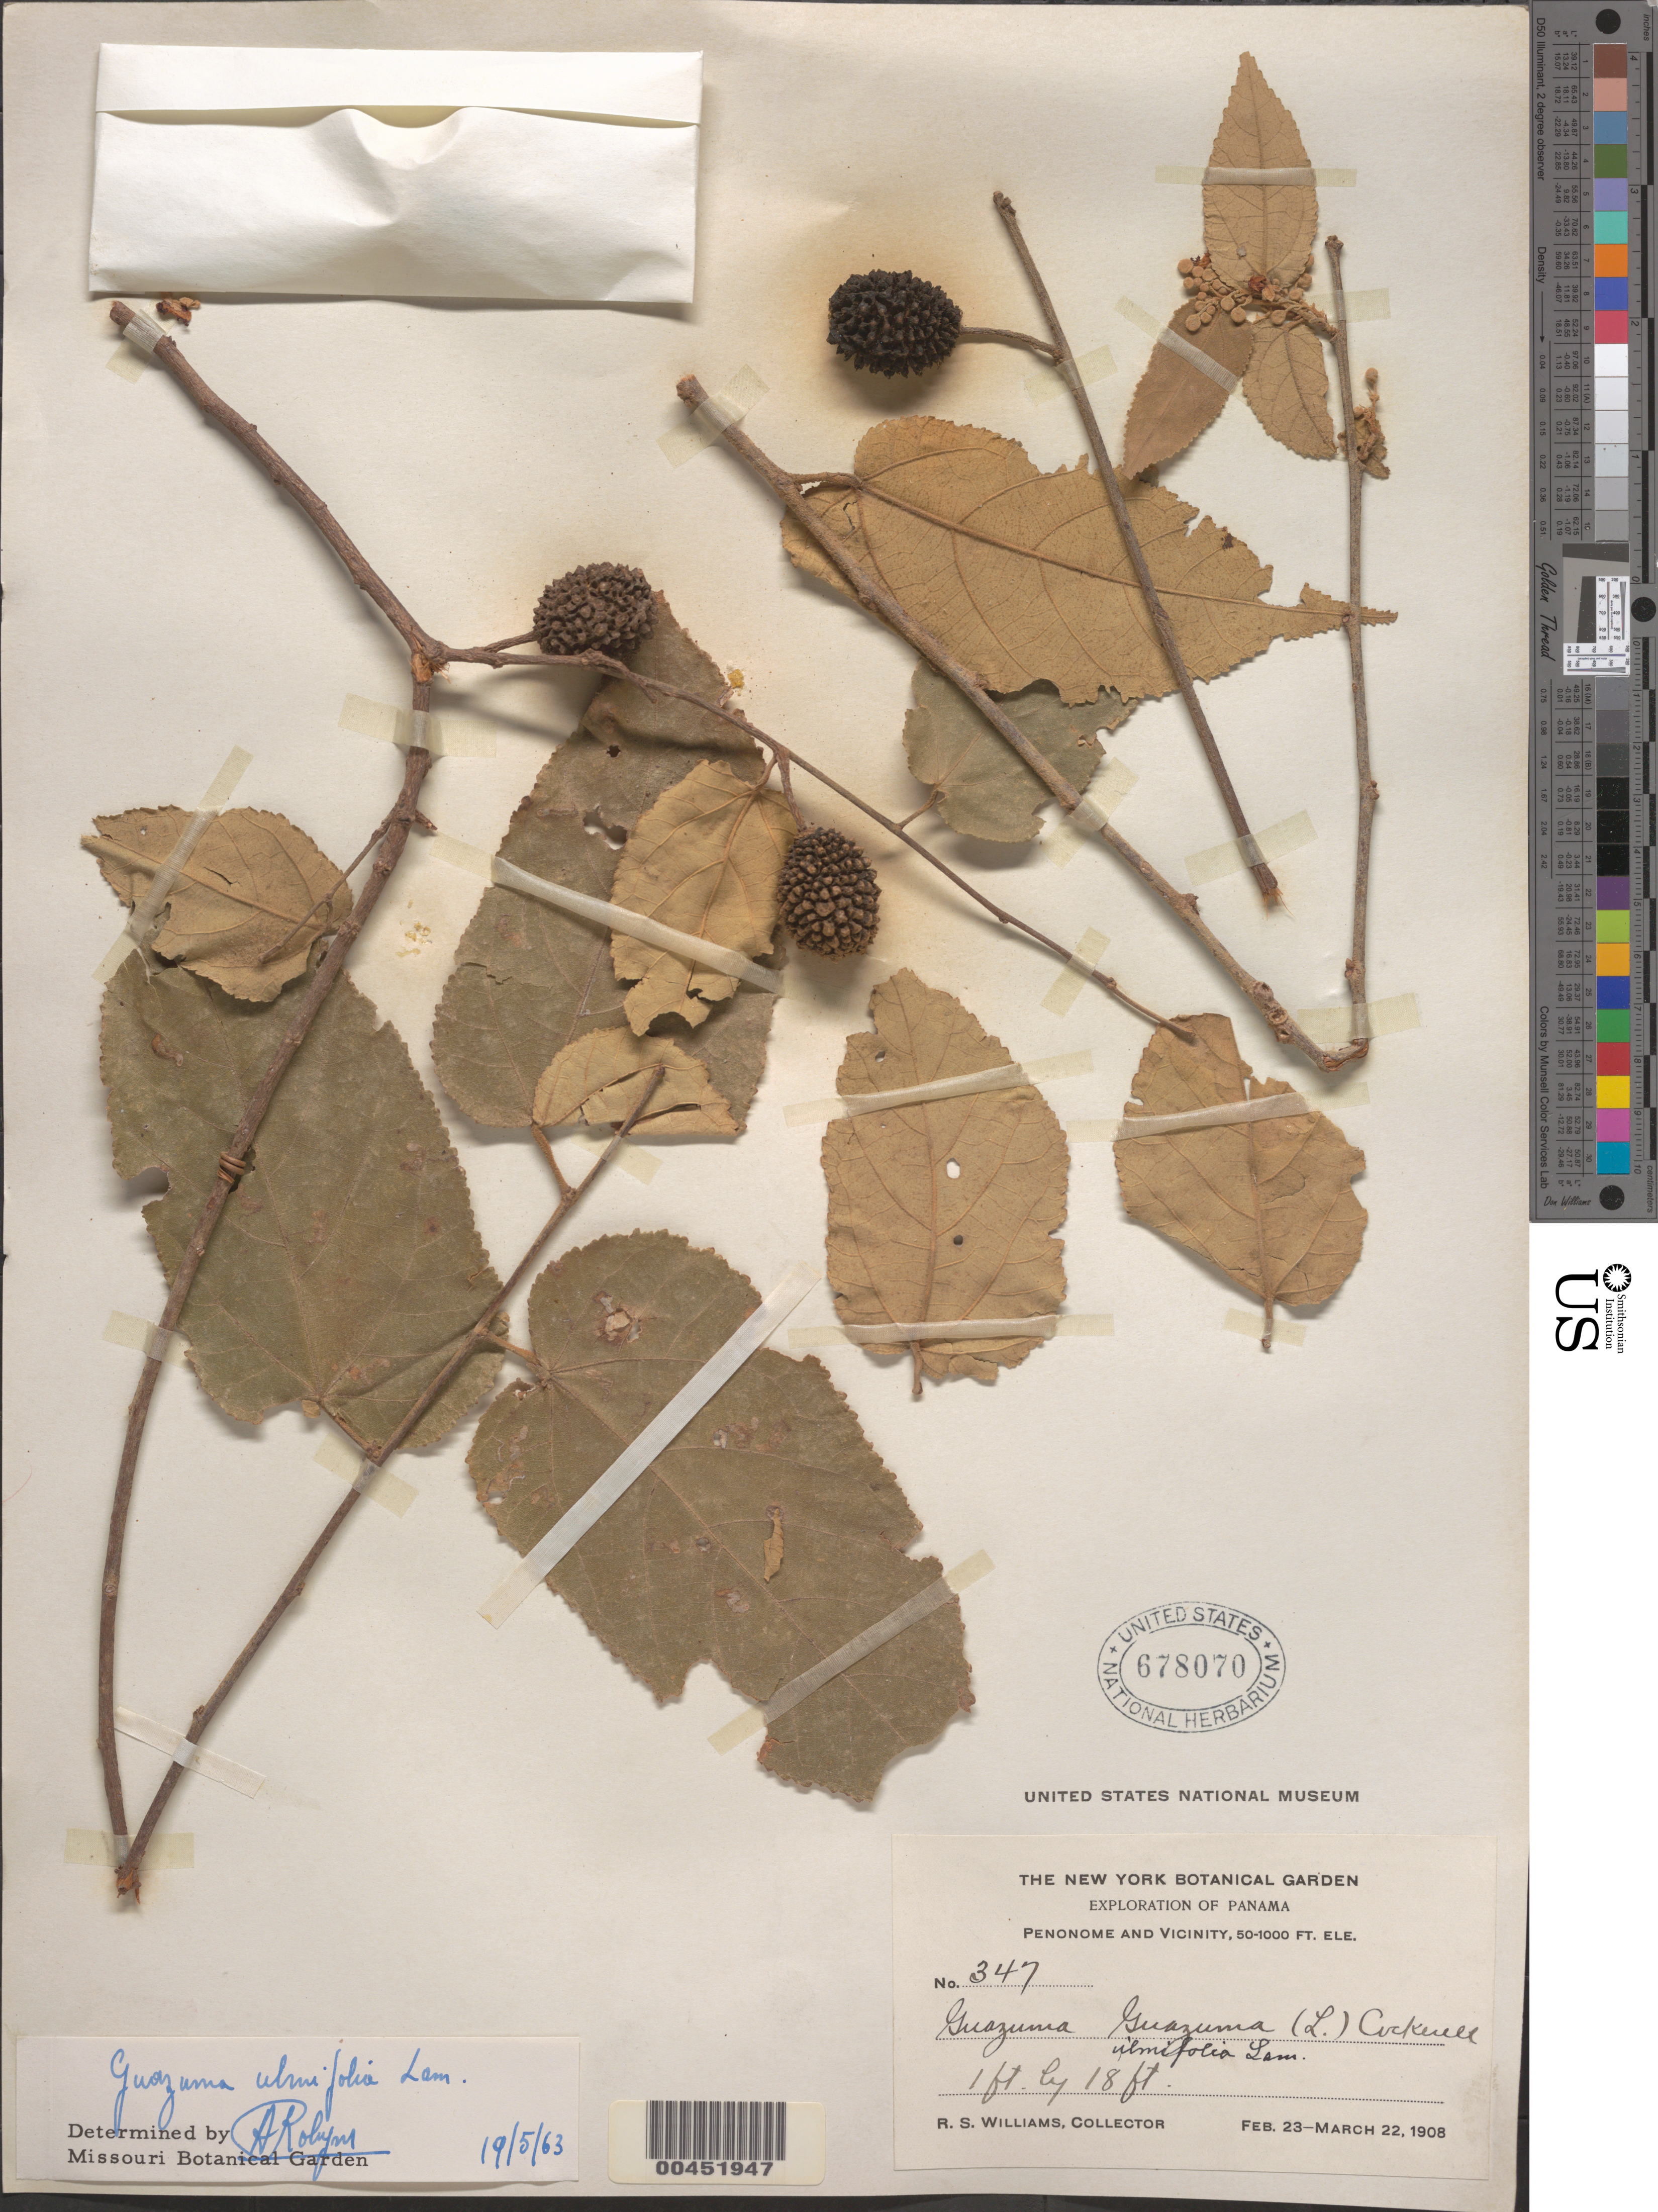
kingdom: Plantae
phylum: Tracheophyta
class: Magnoliopsida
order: Malvales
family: Malvaceae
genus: Guazuma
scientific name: Guazuma ulmifolia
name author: Lam.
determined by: Robyns, A. G. M.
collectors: R. S. Williams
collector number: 347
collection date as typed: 23 Feb 1908 to 22 Mar 1908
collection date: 1908-02-23/1908-03-22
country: Panama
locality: Penonome and vicinity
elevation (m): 15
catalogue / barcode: US 678070